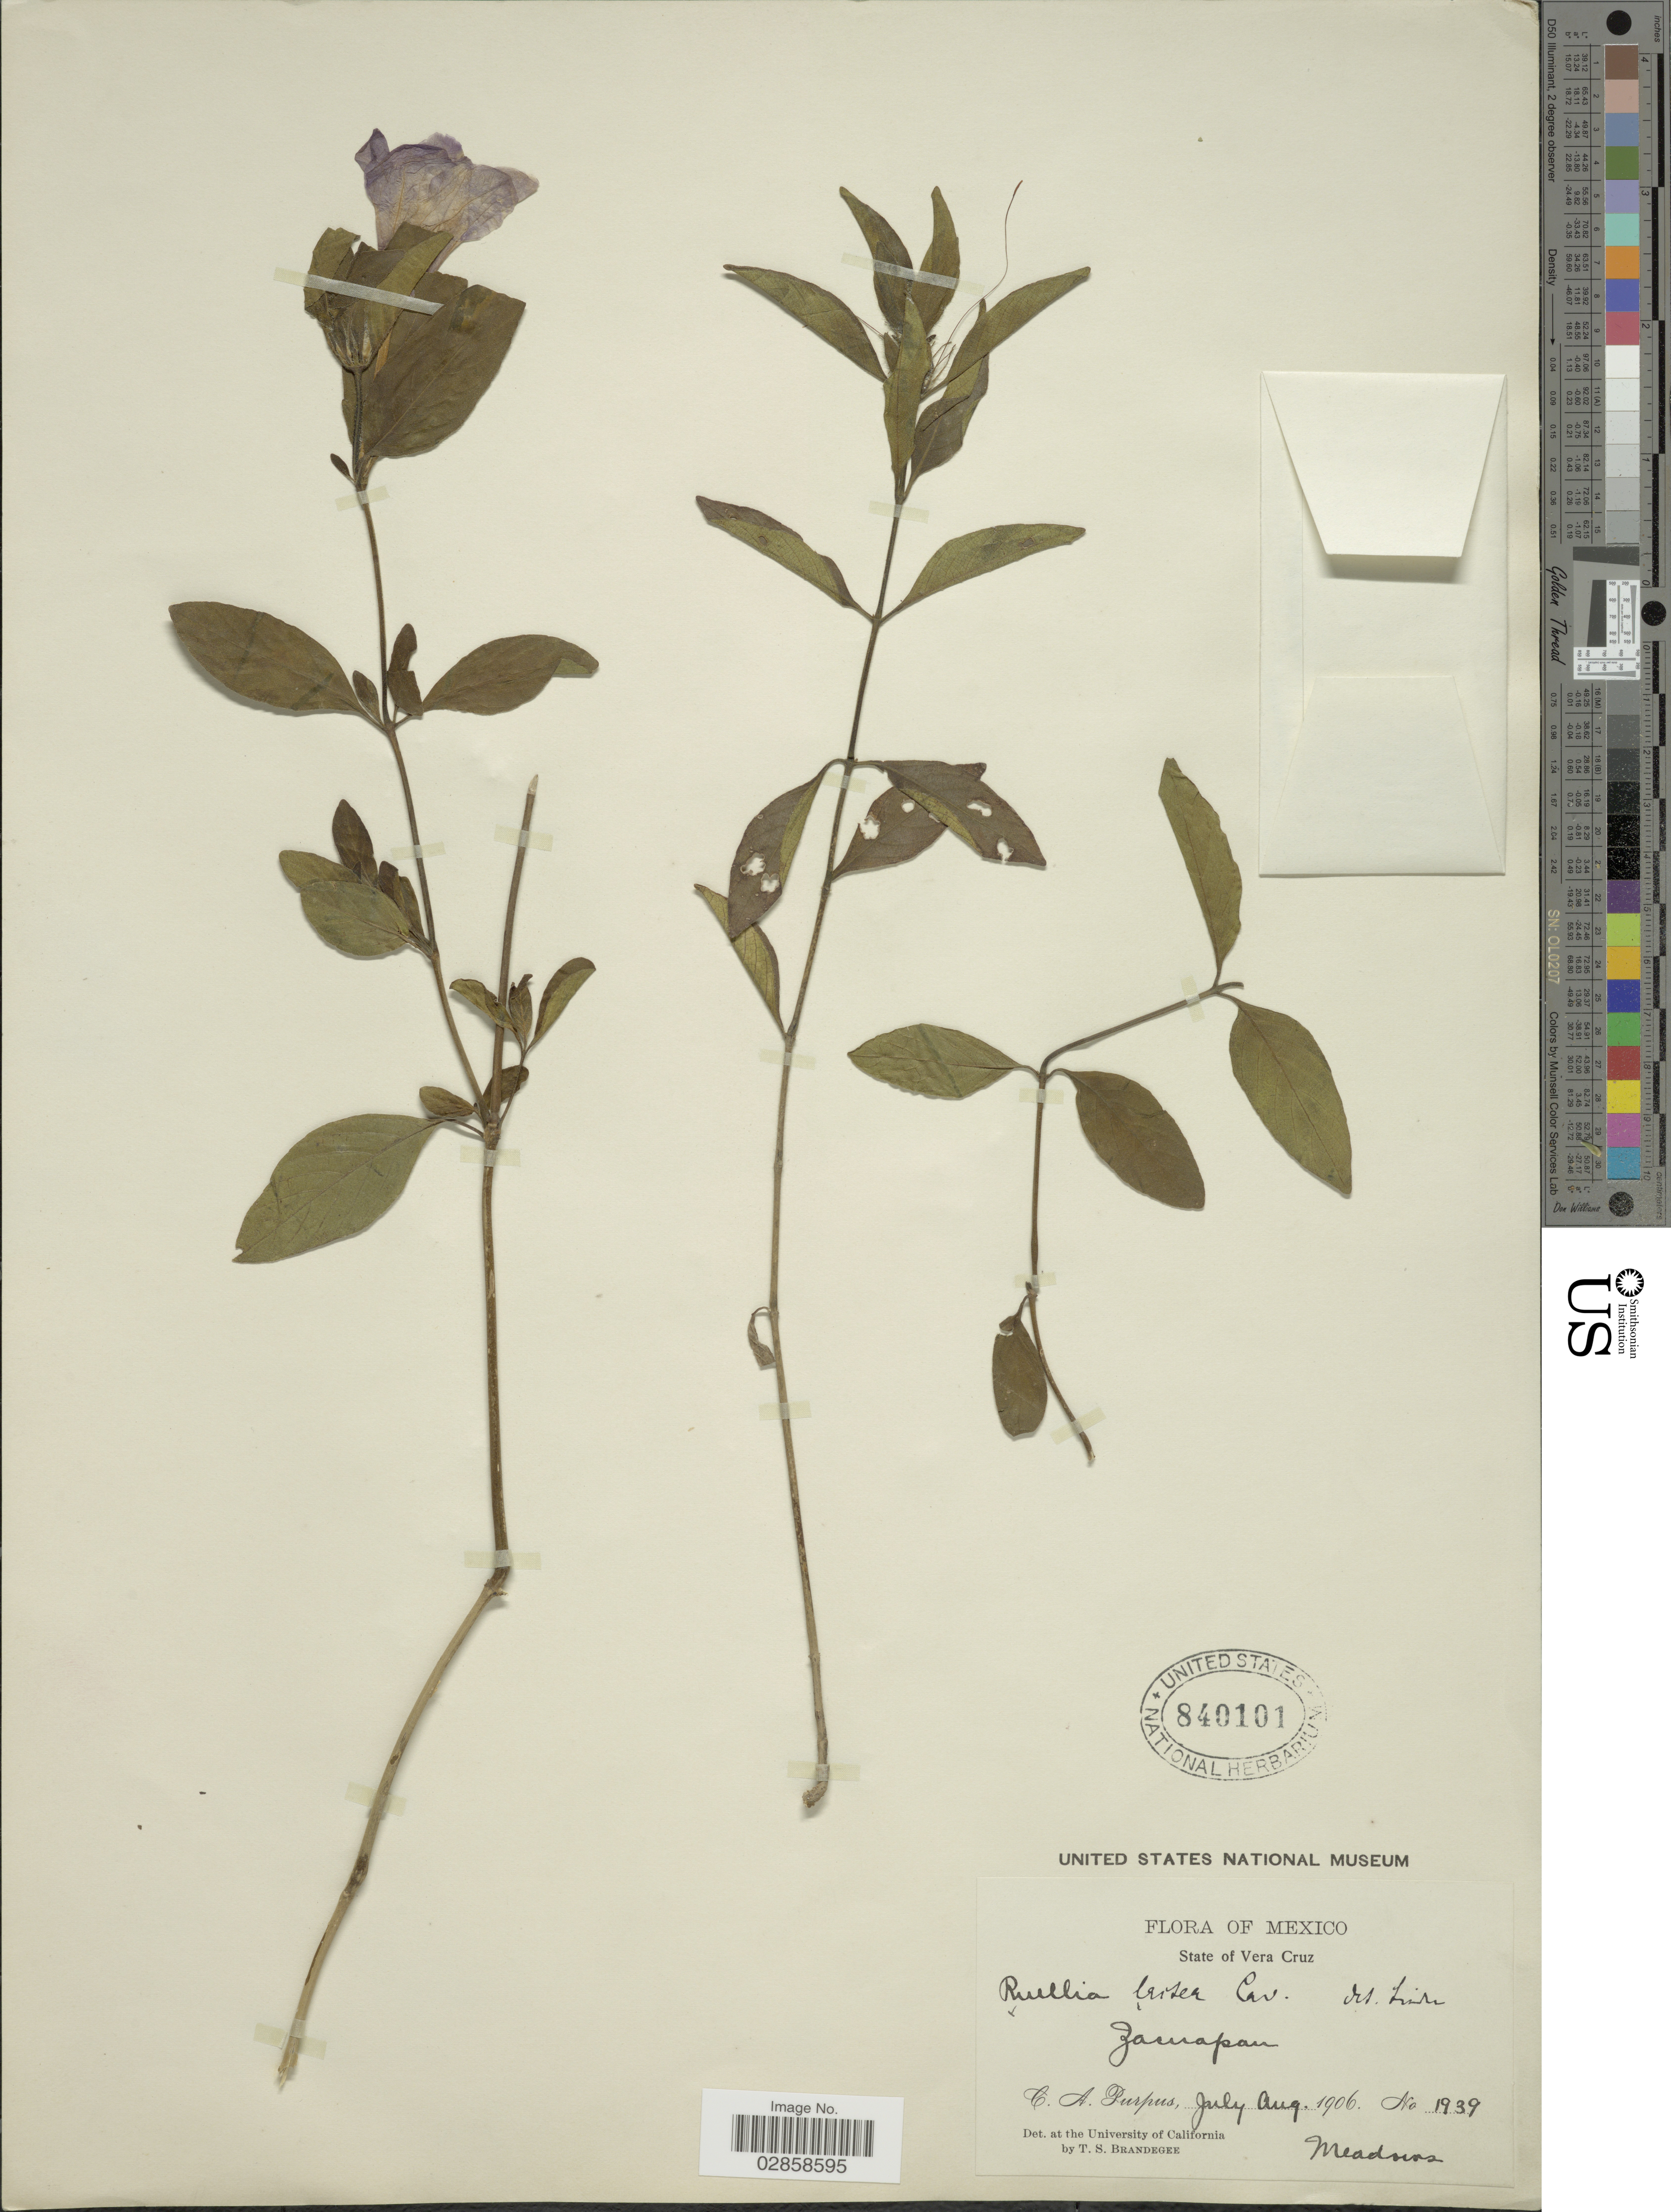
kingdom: Plantae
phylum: Tracheophyta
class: Magnoliopsida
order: Lamiales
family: Acanthaceae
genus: Ruellia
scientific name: Ruellia hookeriana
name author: (Nees) Hemsl.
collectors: C. A. Purpus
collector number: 1939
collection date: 1906-07/1906-08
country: Mexico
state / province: Veracruz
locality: State of Vera Cruz. Zacuapan.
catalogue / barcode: US 840101